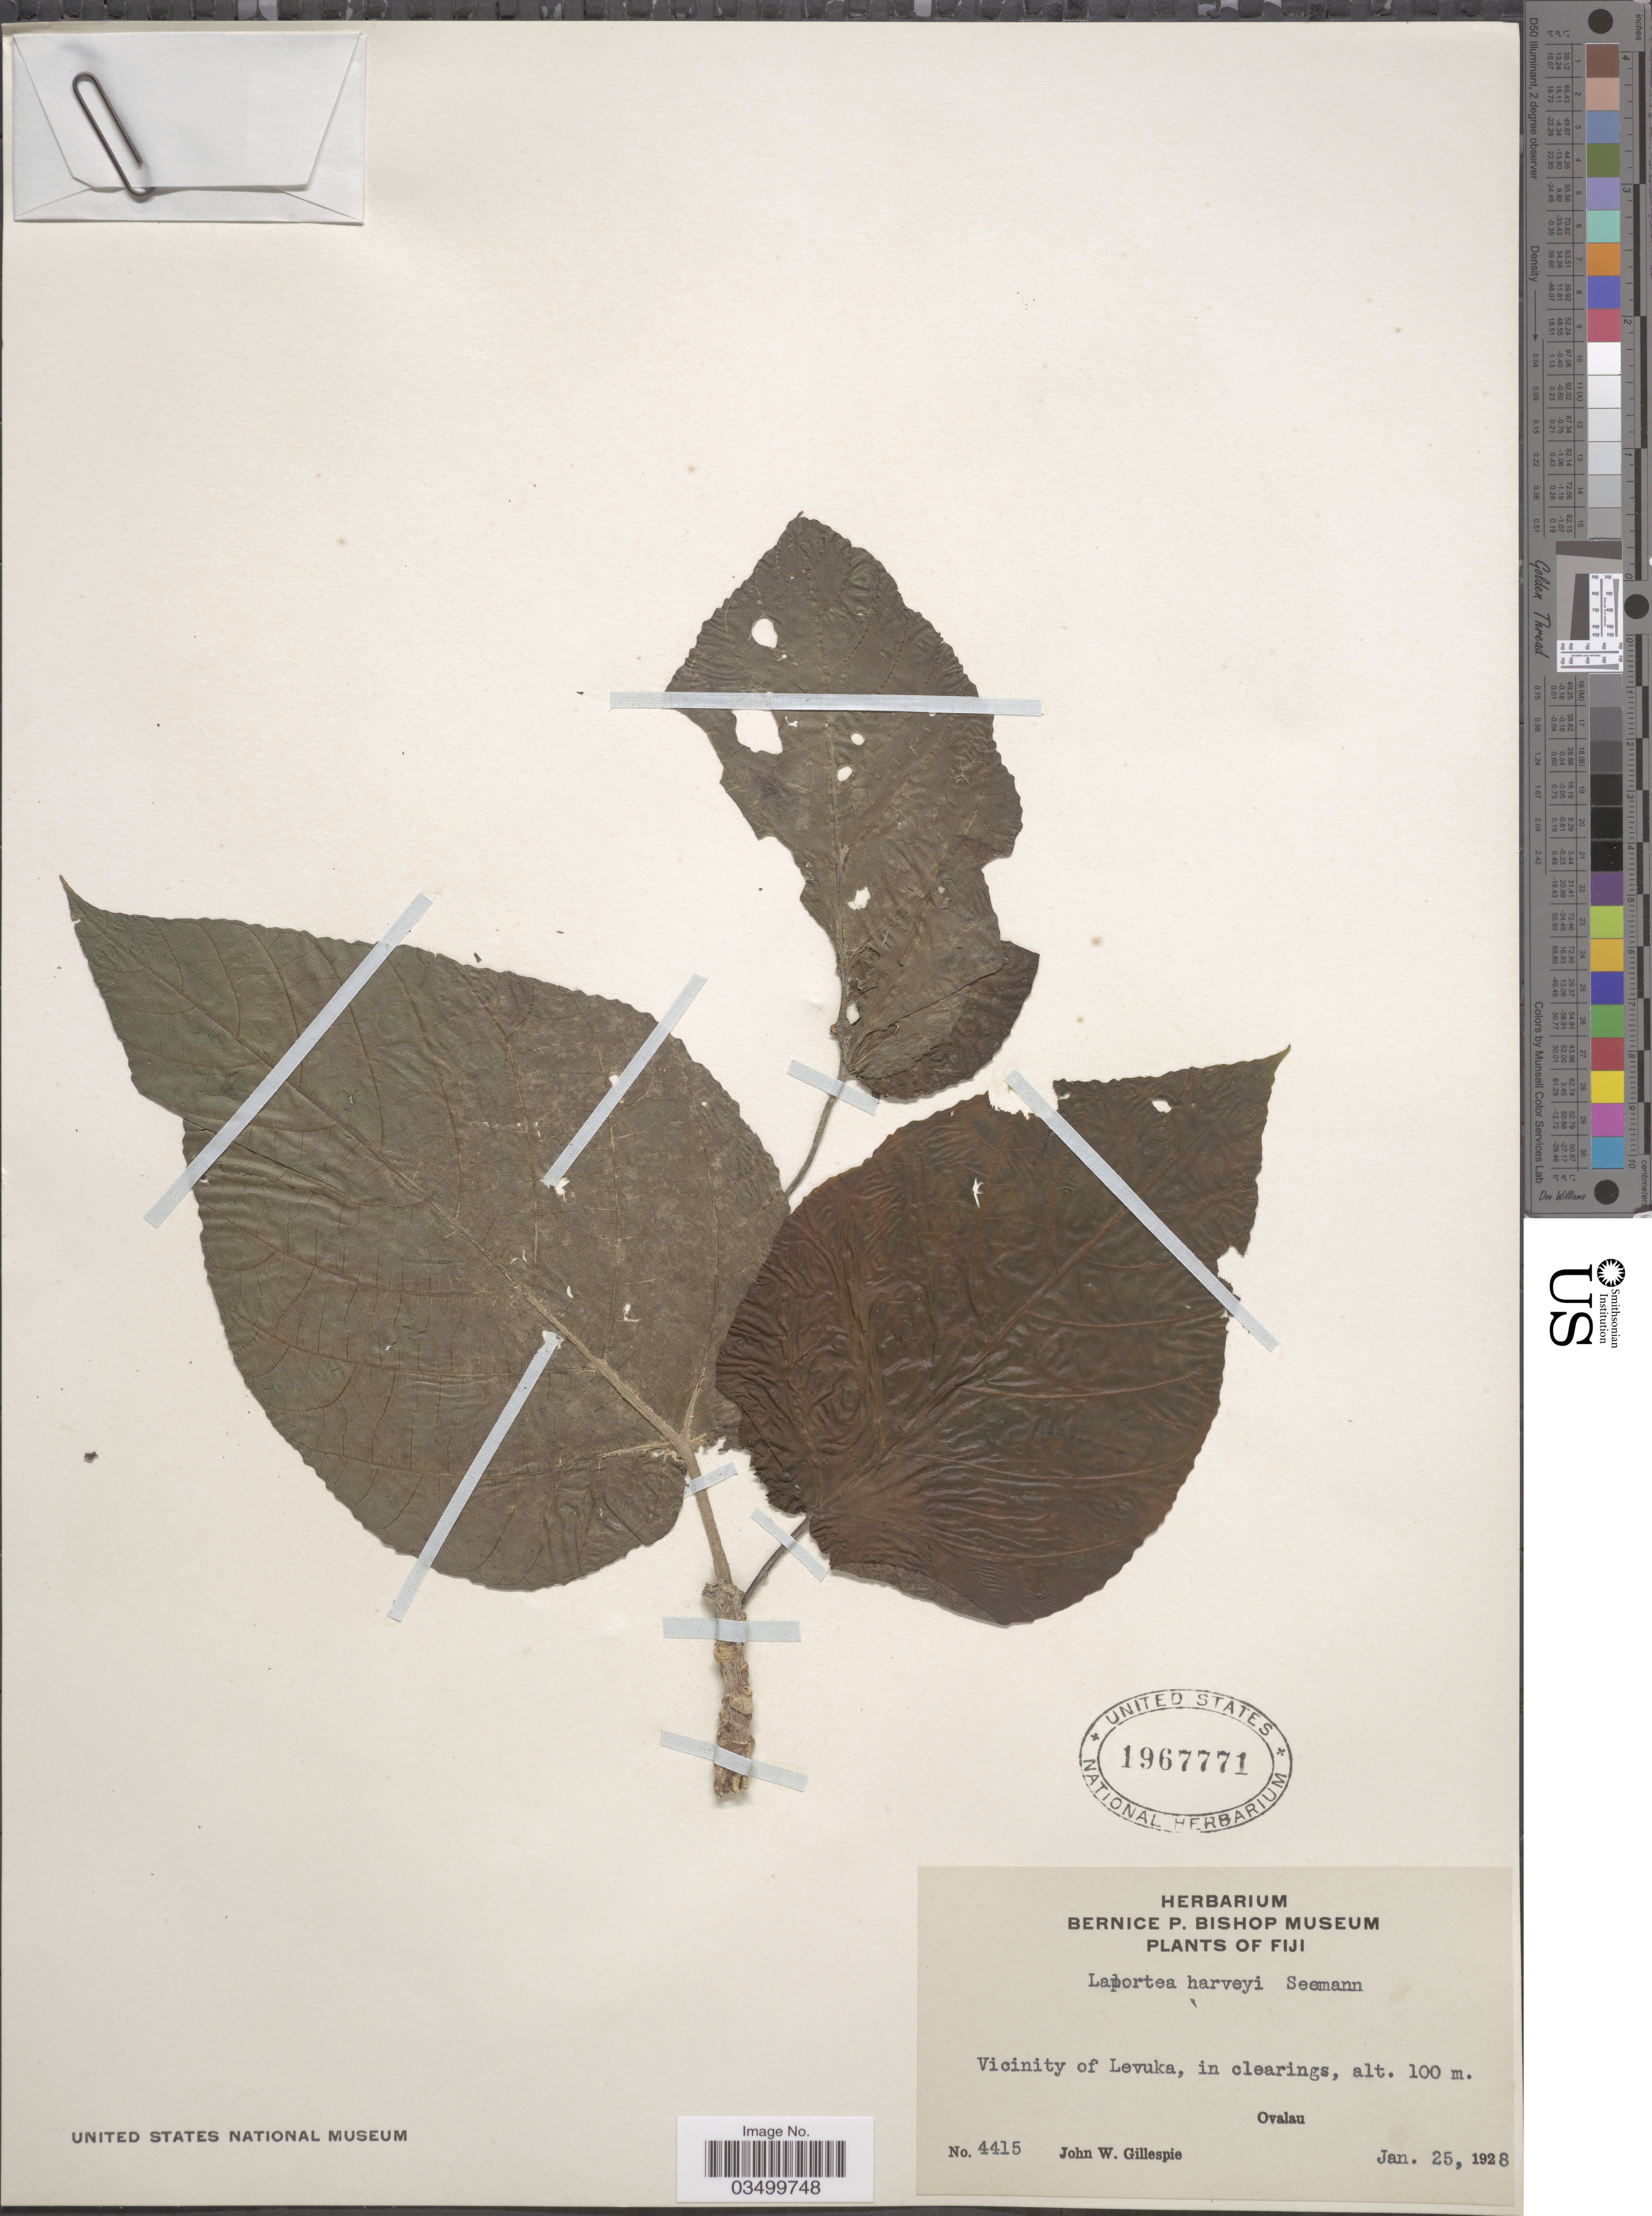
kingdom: Plantae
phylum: Tracheophyta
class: Magnoliopsida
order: Rosales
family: Urticaceae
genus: Dendrocnide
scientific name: Dendrocnide harveyi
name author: (Seem.) Chew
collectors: J. W. Gillespie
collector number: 4415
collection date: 1928-01-25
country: Fiji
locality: Vicinity of Levuka. Ovalau.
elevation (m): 100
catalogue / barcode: US 1967771